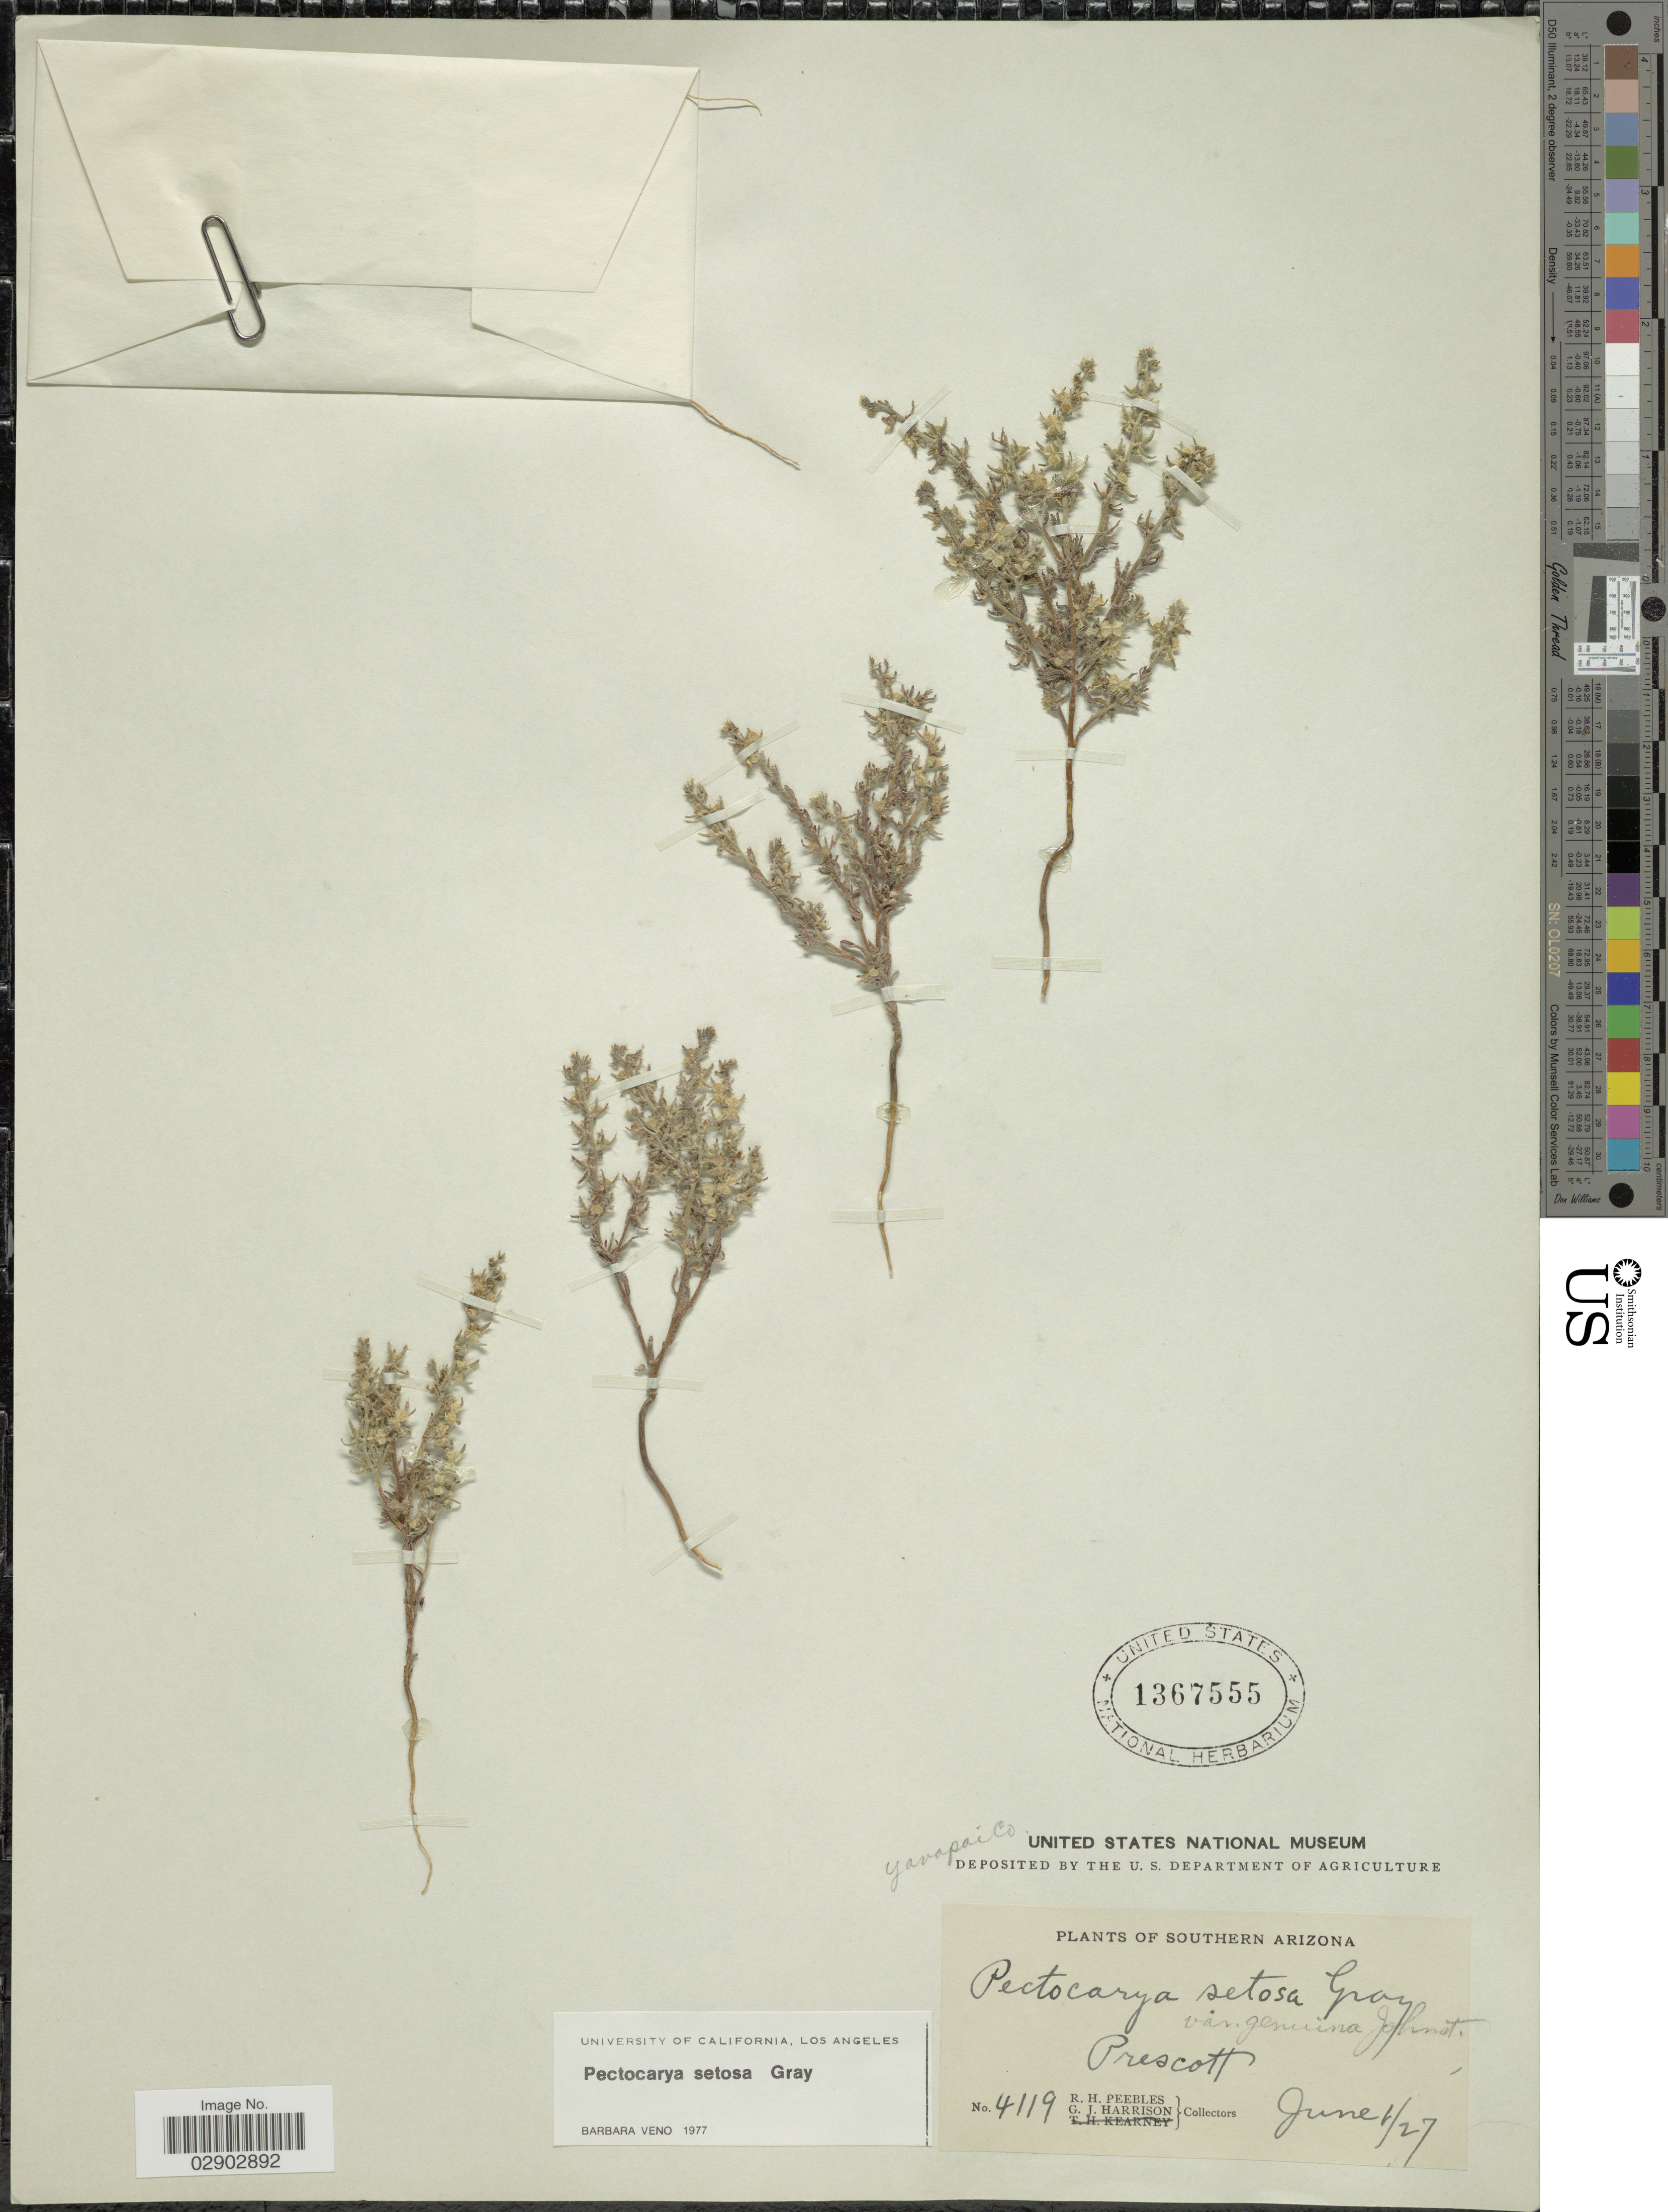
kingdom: Plantae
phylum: Tracheophyta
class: Magnoliopsida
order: Boraginales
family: Boraginaceae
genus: Pectocarya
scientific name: Pectocarya setosa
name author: A. Gray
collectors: R. H. Peebles & G. J. Harrison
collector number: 4119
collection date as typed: Transcribed d/m/y: 1/6/27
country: United States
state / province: Arizona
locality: Southern Arizona. Prescott.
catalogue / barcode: US 1367555